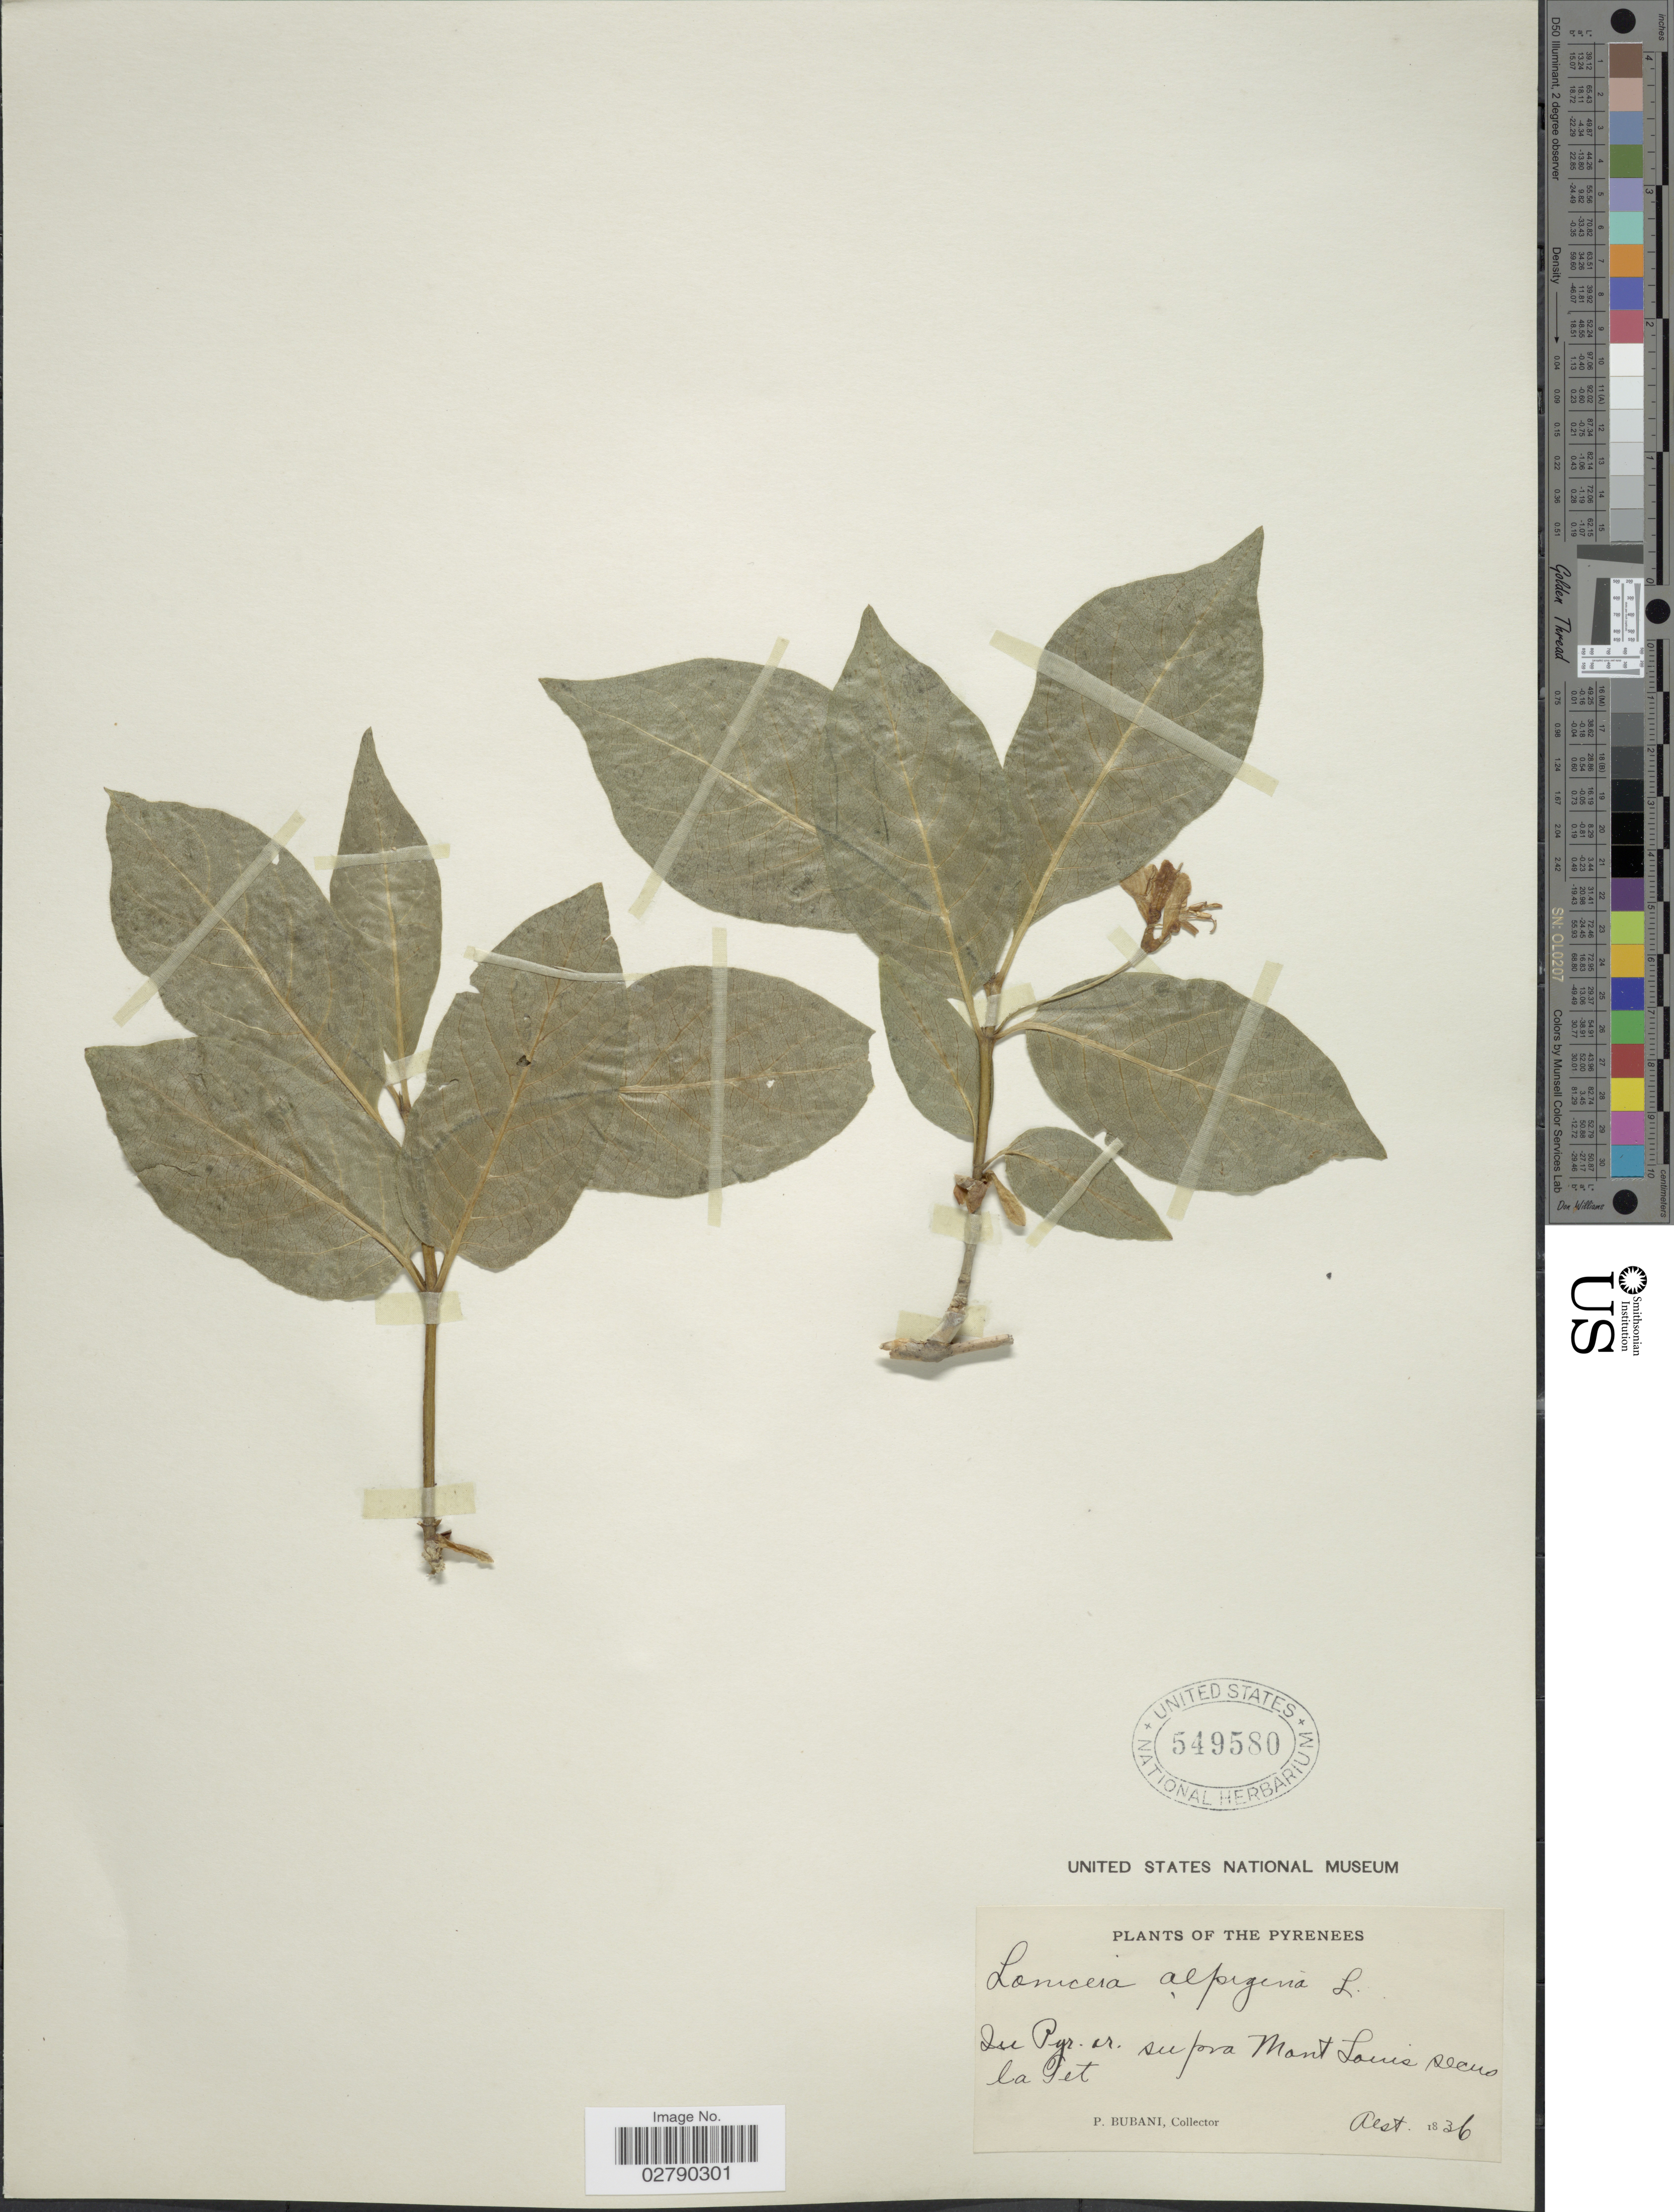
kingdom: Plantae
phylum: Tracheophyta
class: Magnoliopsida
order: Dipsacales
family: Caprifoliaceae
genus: Leycesteria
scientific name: Leycesteria alpigena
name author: L.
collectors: P. Bubani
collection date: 1836-08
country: France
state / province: Occitanie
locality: The Pyrenees. In Pyr. er. supra Mont Louis secus la Pet.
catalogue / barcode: US 549580